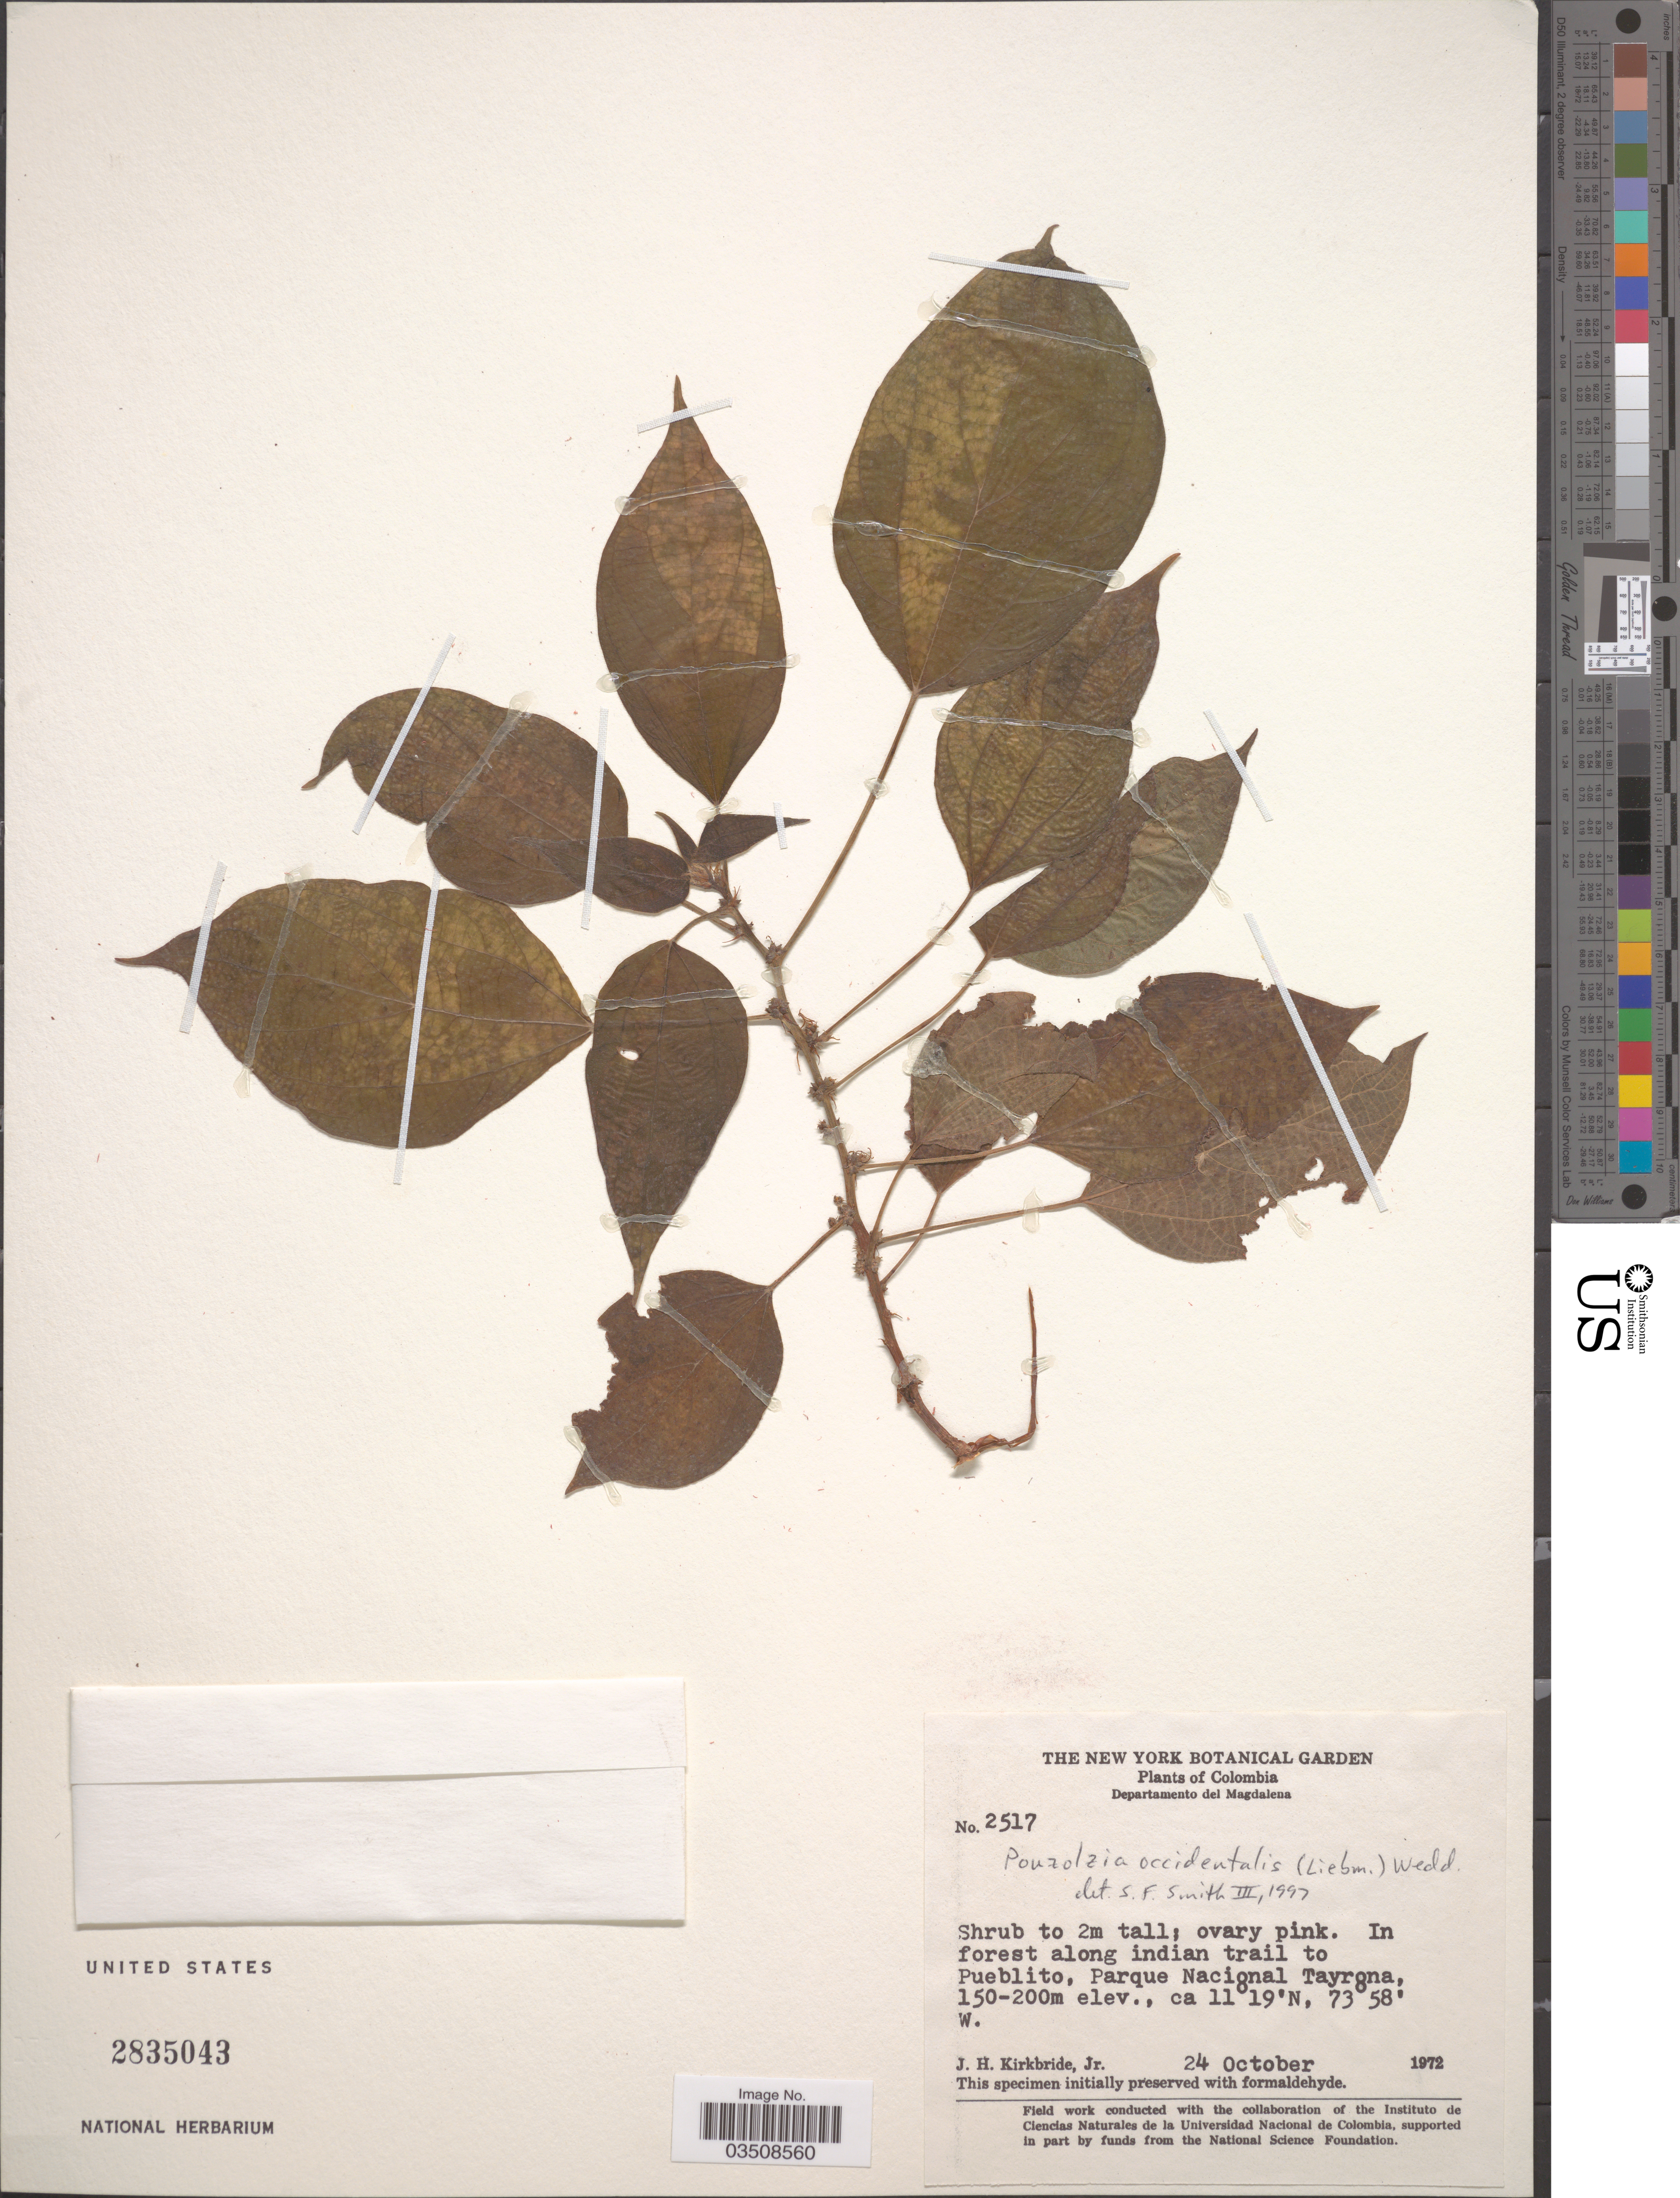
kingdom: Plantae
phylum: Tracheophyta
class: Magnoliopsida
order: Rosales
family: Urticaceae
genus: Pouzolzia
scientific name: Pouzolzia occidentalis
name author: (Liebm.) Wedd.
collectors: J. H. Kirkbride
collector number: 2517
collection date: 1972-10-24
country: Colombia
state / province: Magdalena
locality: Departamento del Magdalena. In forest along indian trail to Pueblito, Parque Nacional Tayrona.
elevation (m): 150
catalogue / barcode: US 2835043